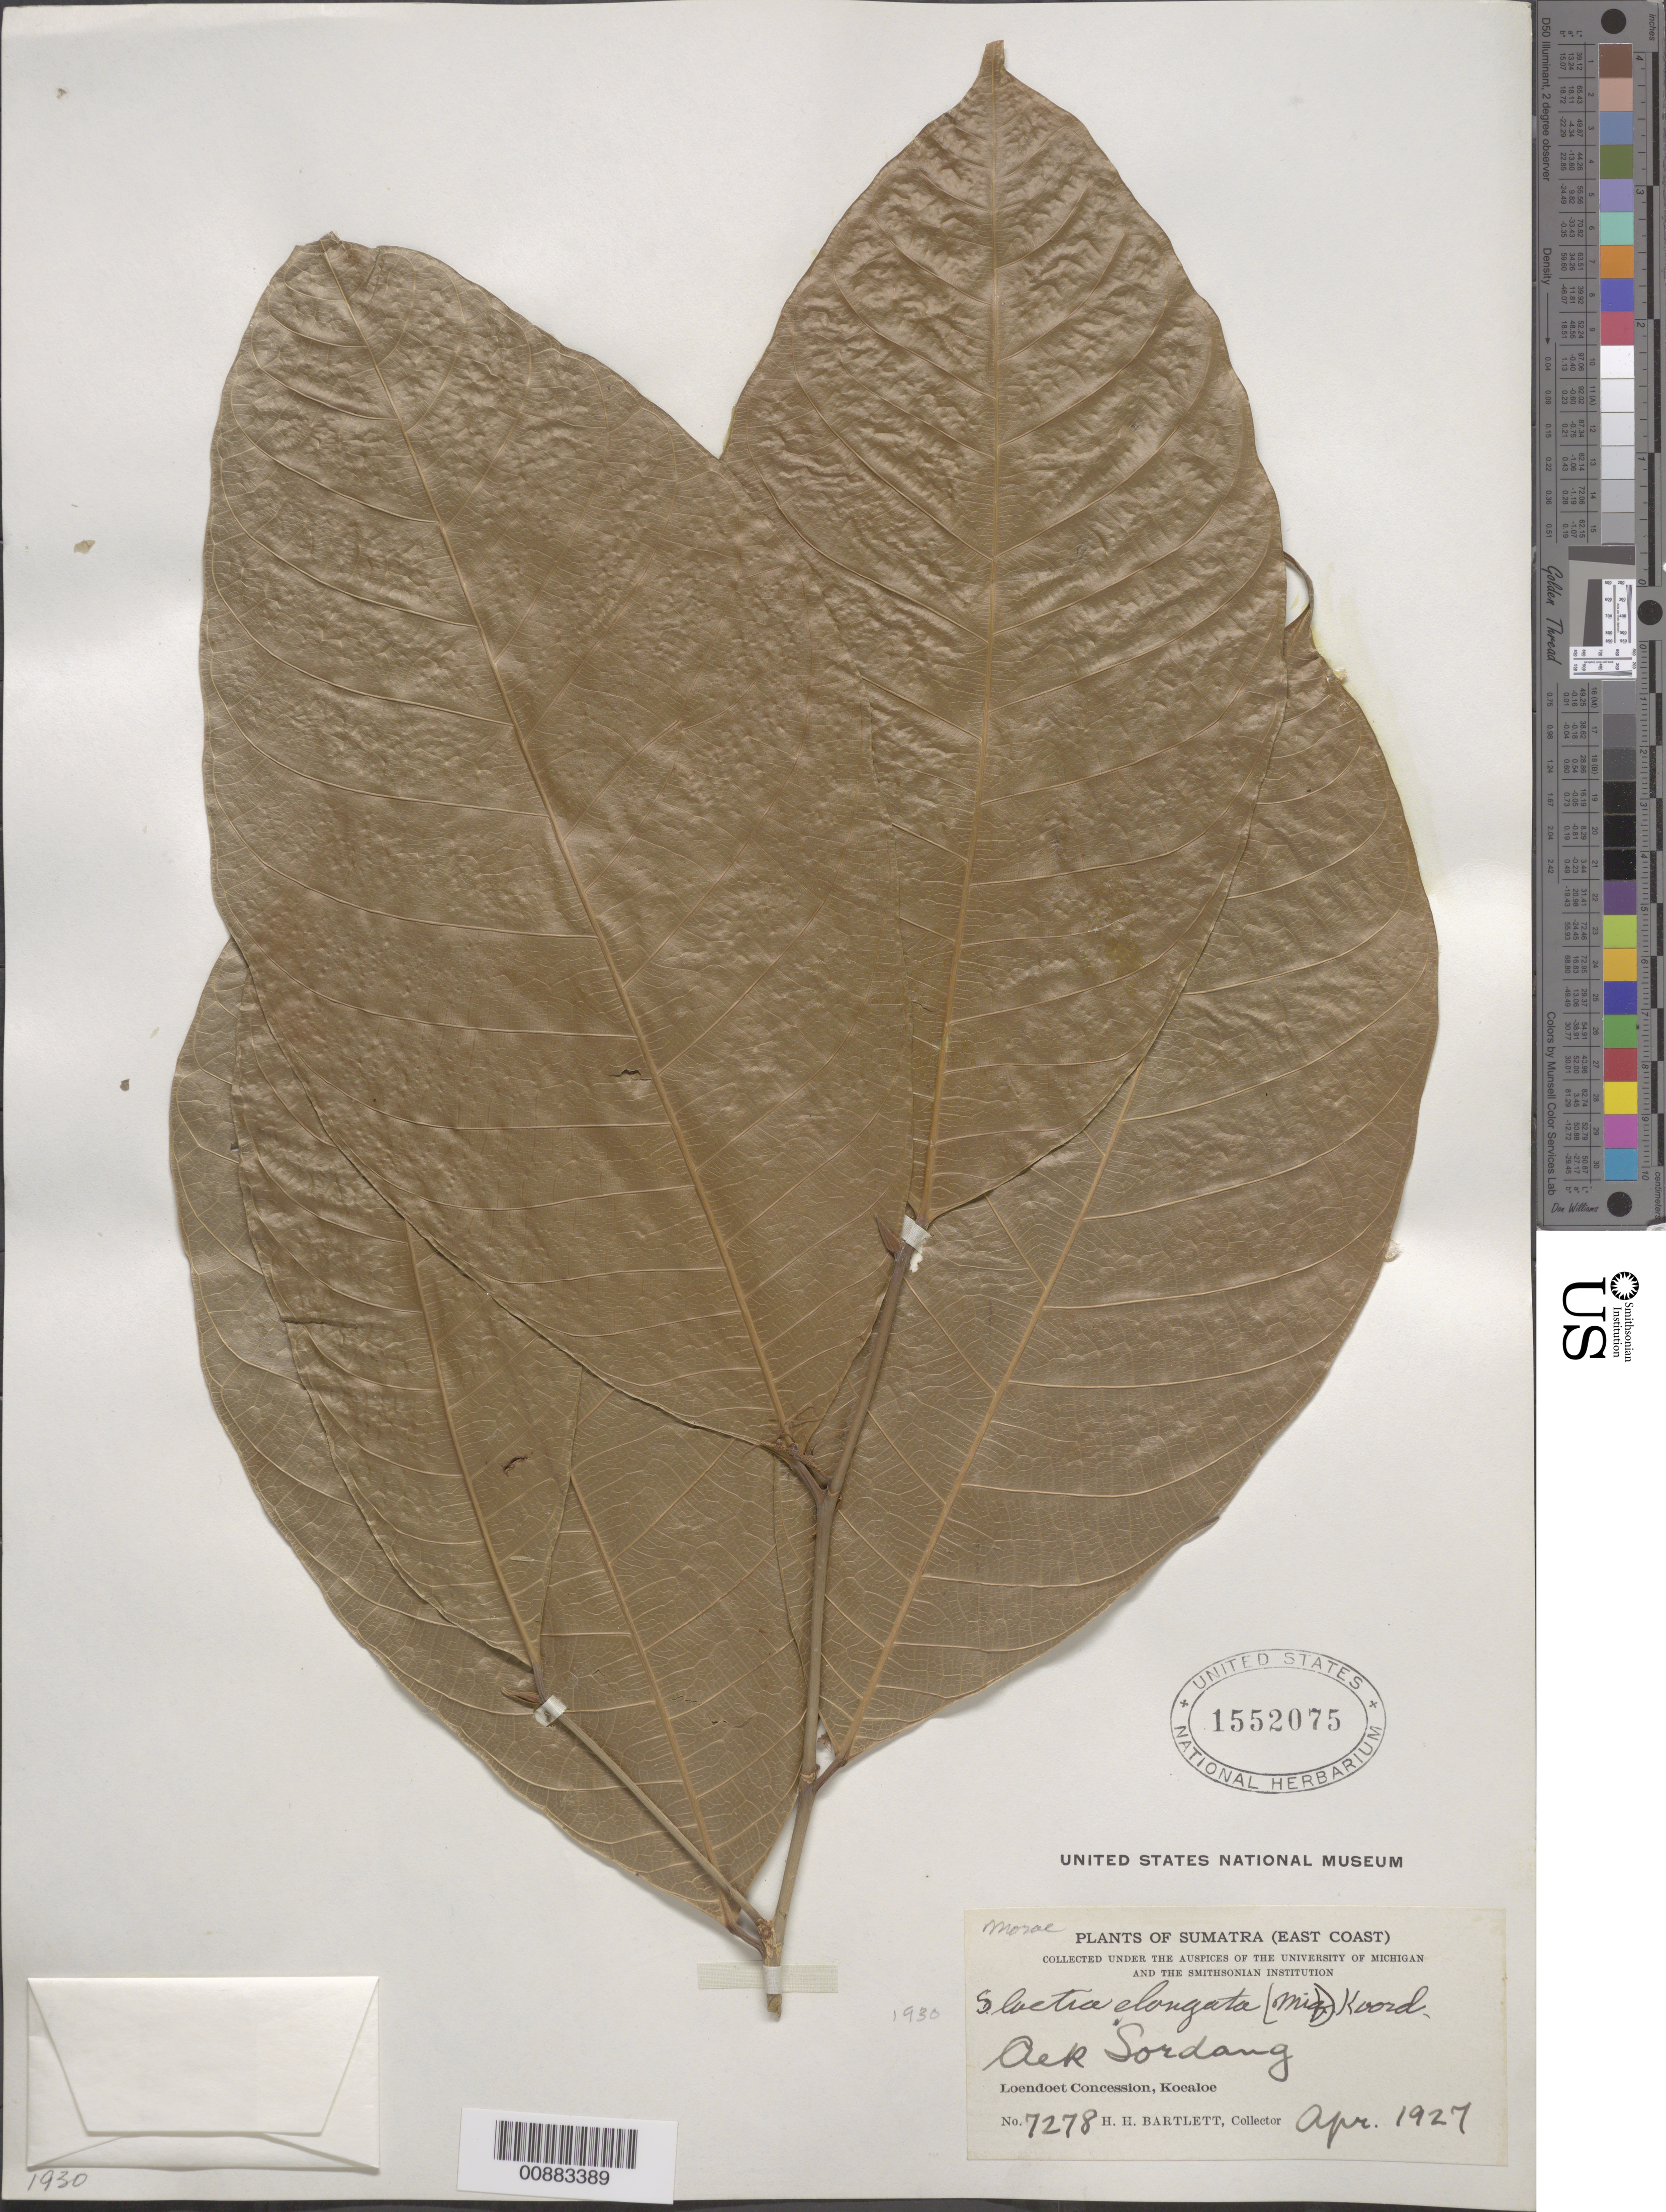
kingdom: Plantae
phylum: Tracheophyta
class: Magnoliopsida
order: Rosales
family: Moraceae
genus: Sloetia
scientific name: Sloetia elongata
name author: (Miq.) Koord.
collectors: H. H. Bartlett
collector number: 7278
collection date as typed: Apr 1927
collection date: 1927-04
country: Indonesia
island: Sumatra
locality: Loendoet Concession, Koealoe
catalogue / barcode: US 1552075